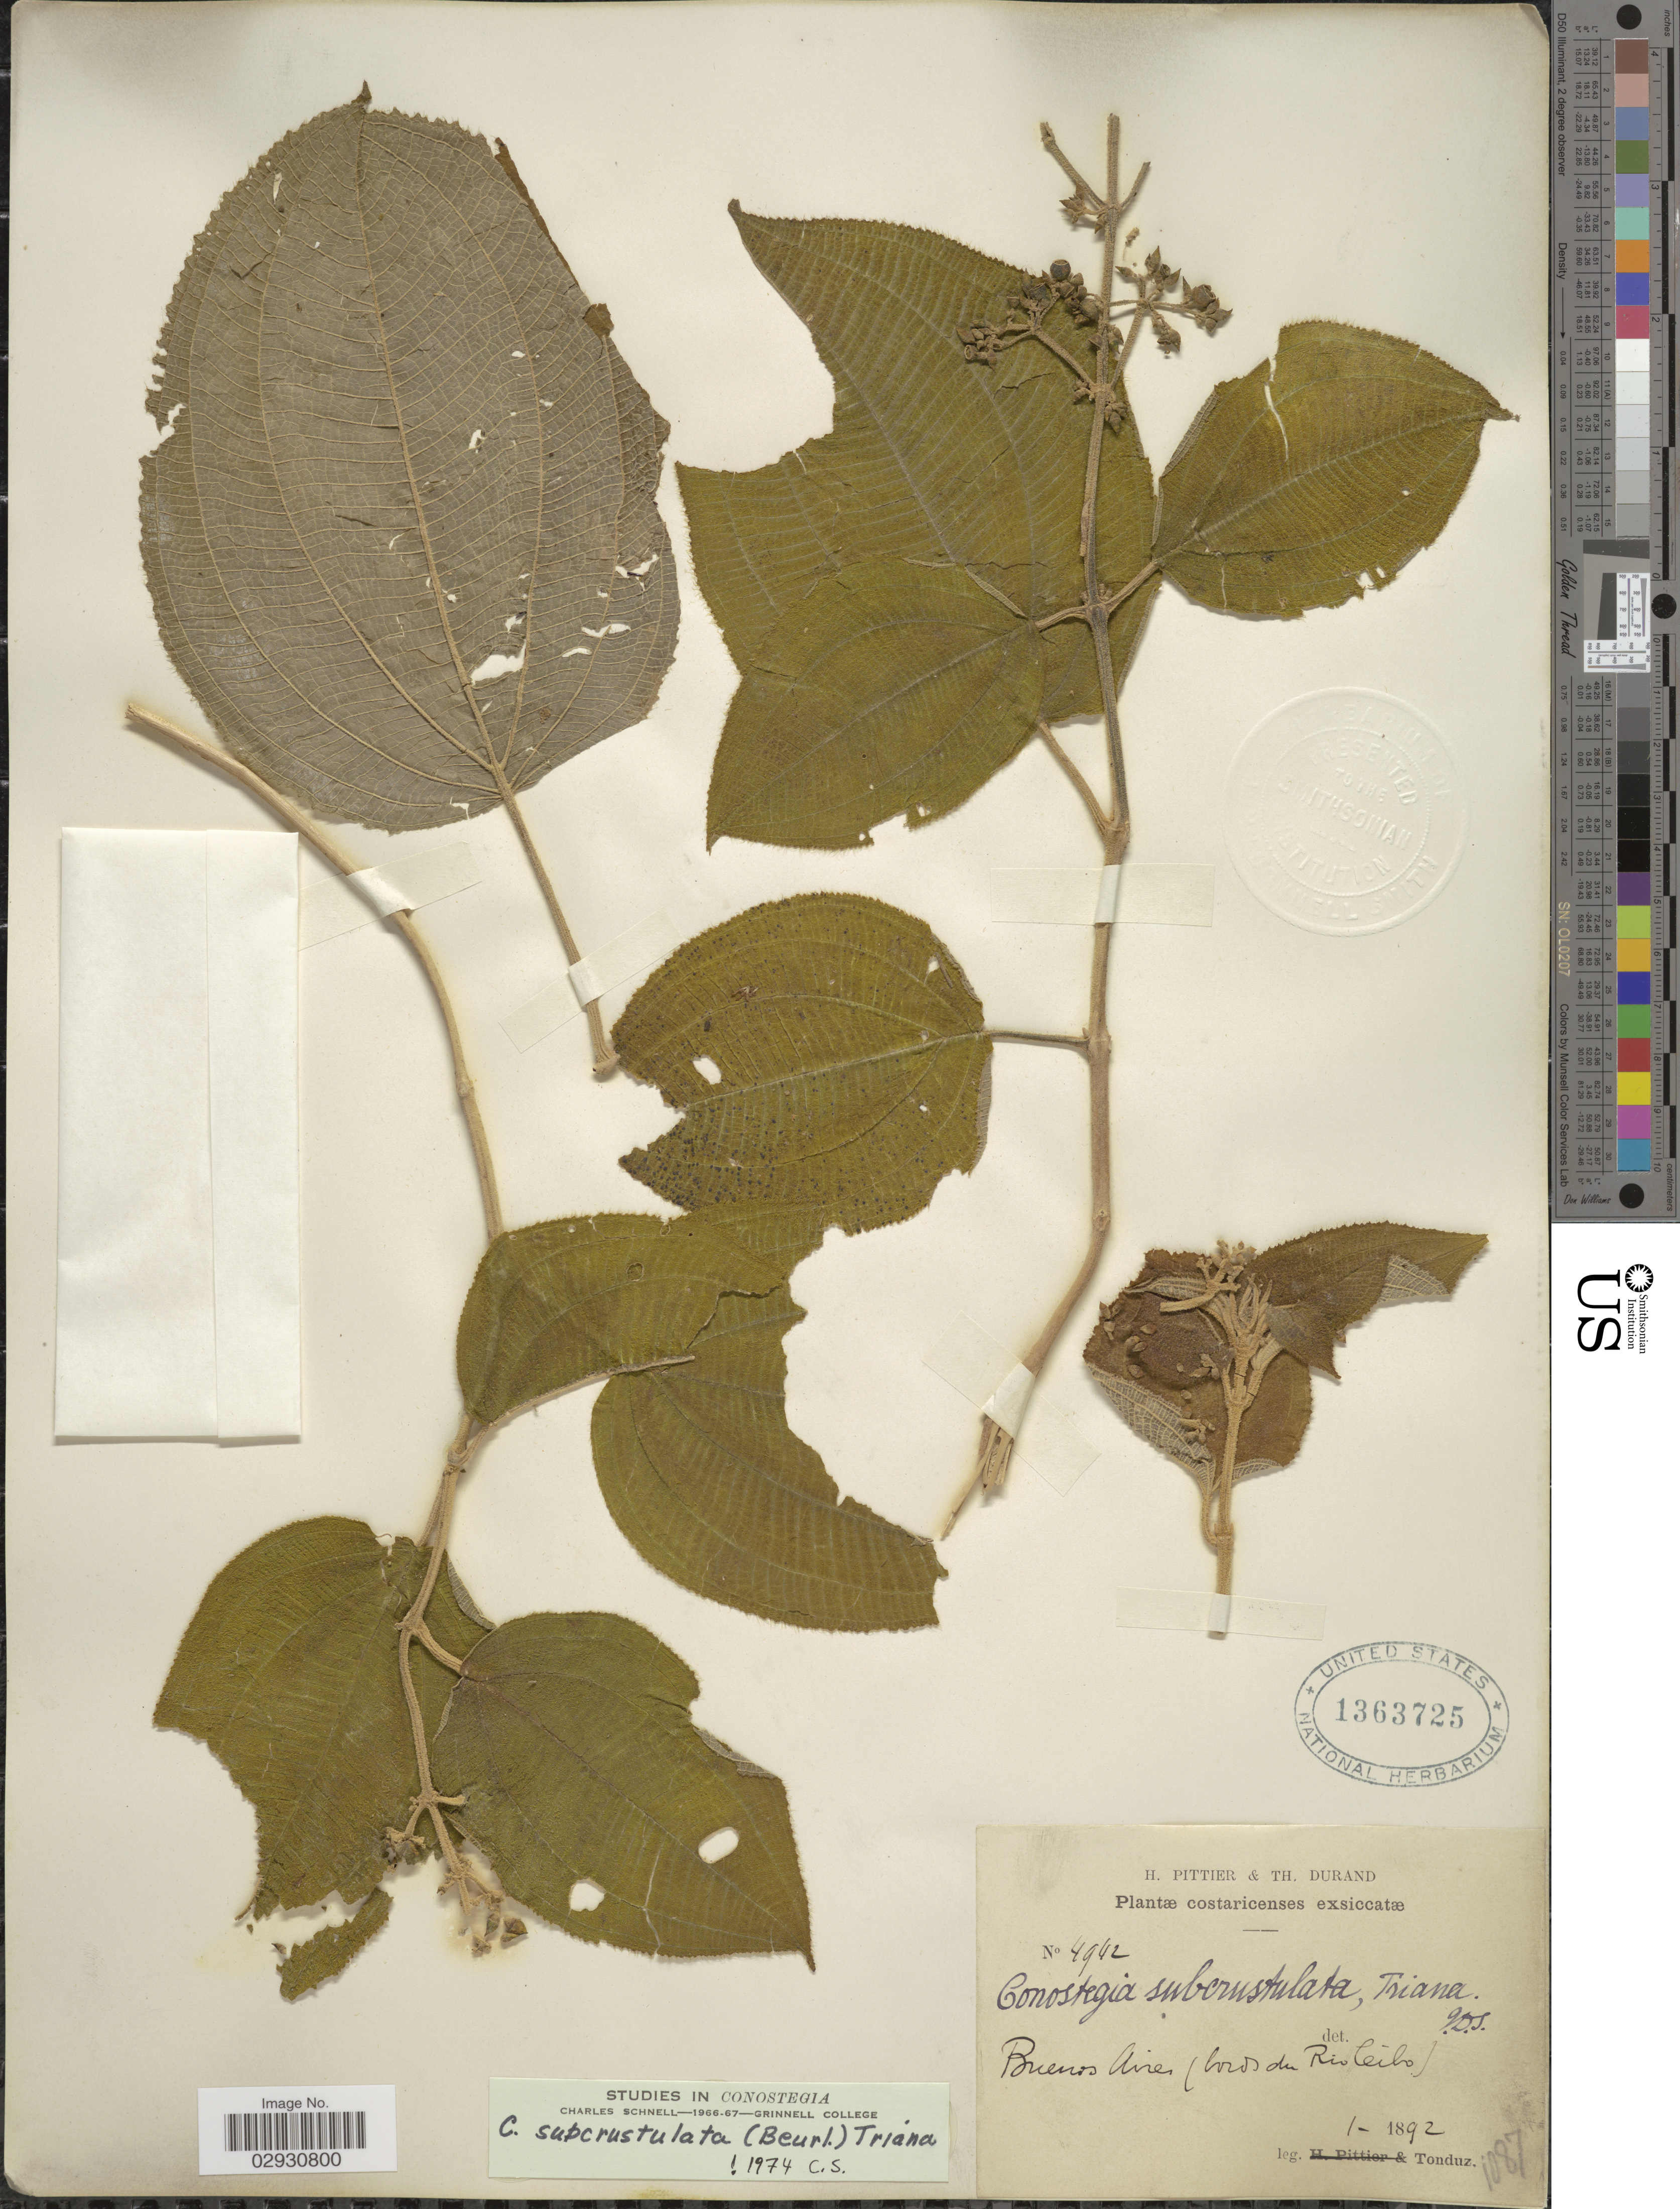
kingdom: Plantae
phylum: Tracheophyta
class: Magnoliopsida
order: Myrtales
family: Melastomataceae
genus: Conostegia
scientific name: Conostegia subcrustulata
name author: (Beurl.) Triana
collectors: Tonduz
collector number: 4942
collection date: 1892-01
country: Costa Rica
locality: Buenos Aires (bords du Rio Ceibo).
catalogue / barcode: US 1363725